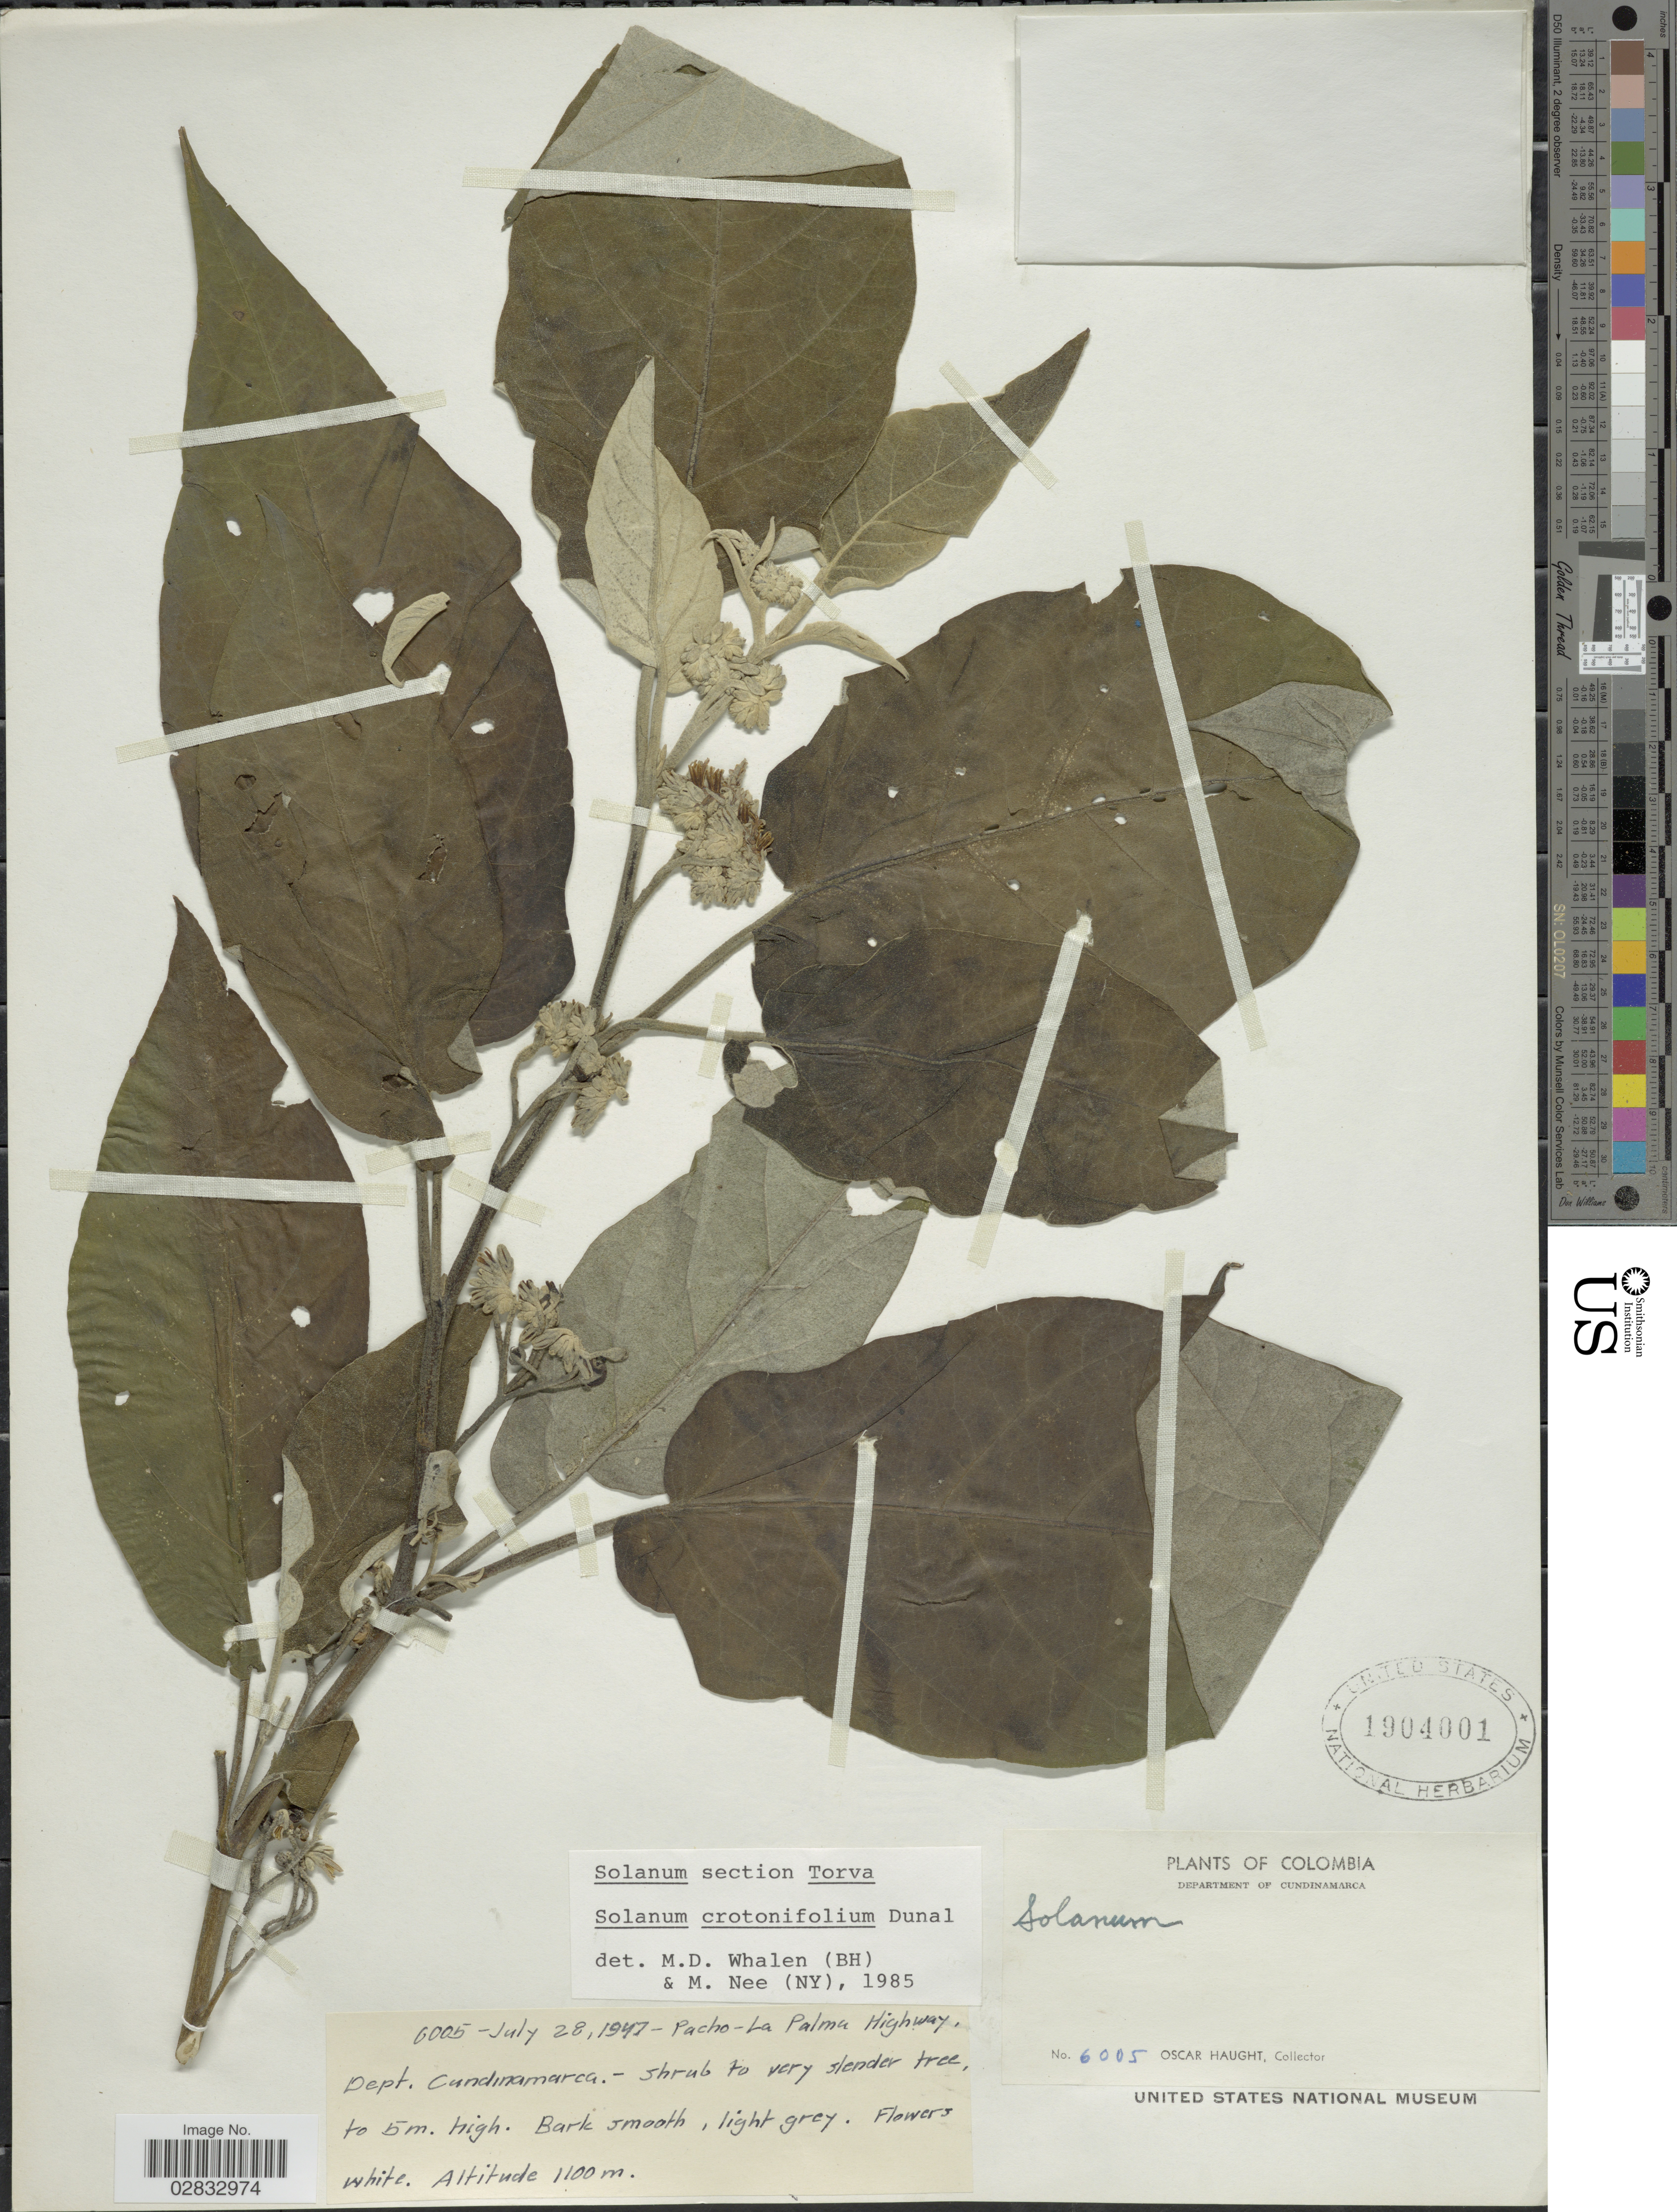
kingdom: Plantae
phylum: Tracheophyta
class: Magnoliopsida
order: Solanales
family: Solanaceae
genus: Solanum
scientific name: Solanum crotonifolium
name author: Dunal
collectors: O. Haught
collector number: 6005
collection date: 1947-07-28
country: Colombia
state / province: Cundinamarca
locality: Pacho - La Palma Highway, Dept. Cundinamarca.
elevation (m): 1100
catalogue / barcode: US 1904001